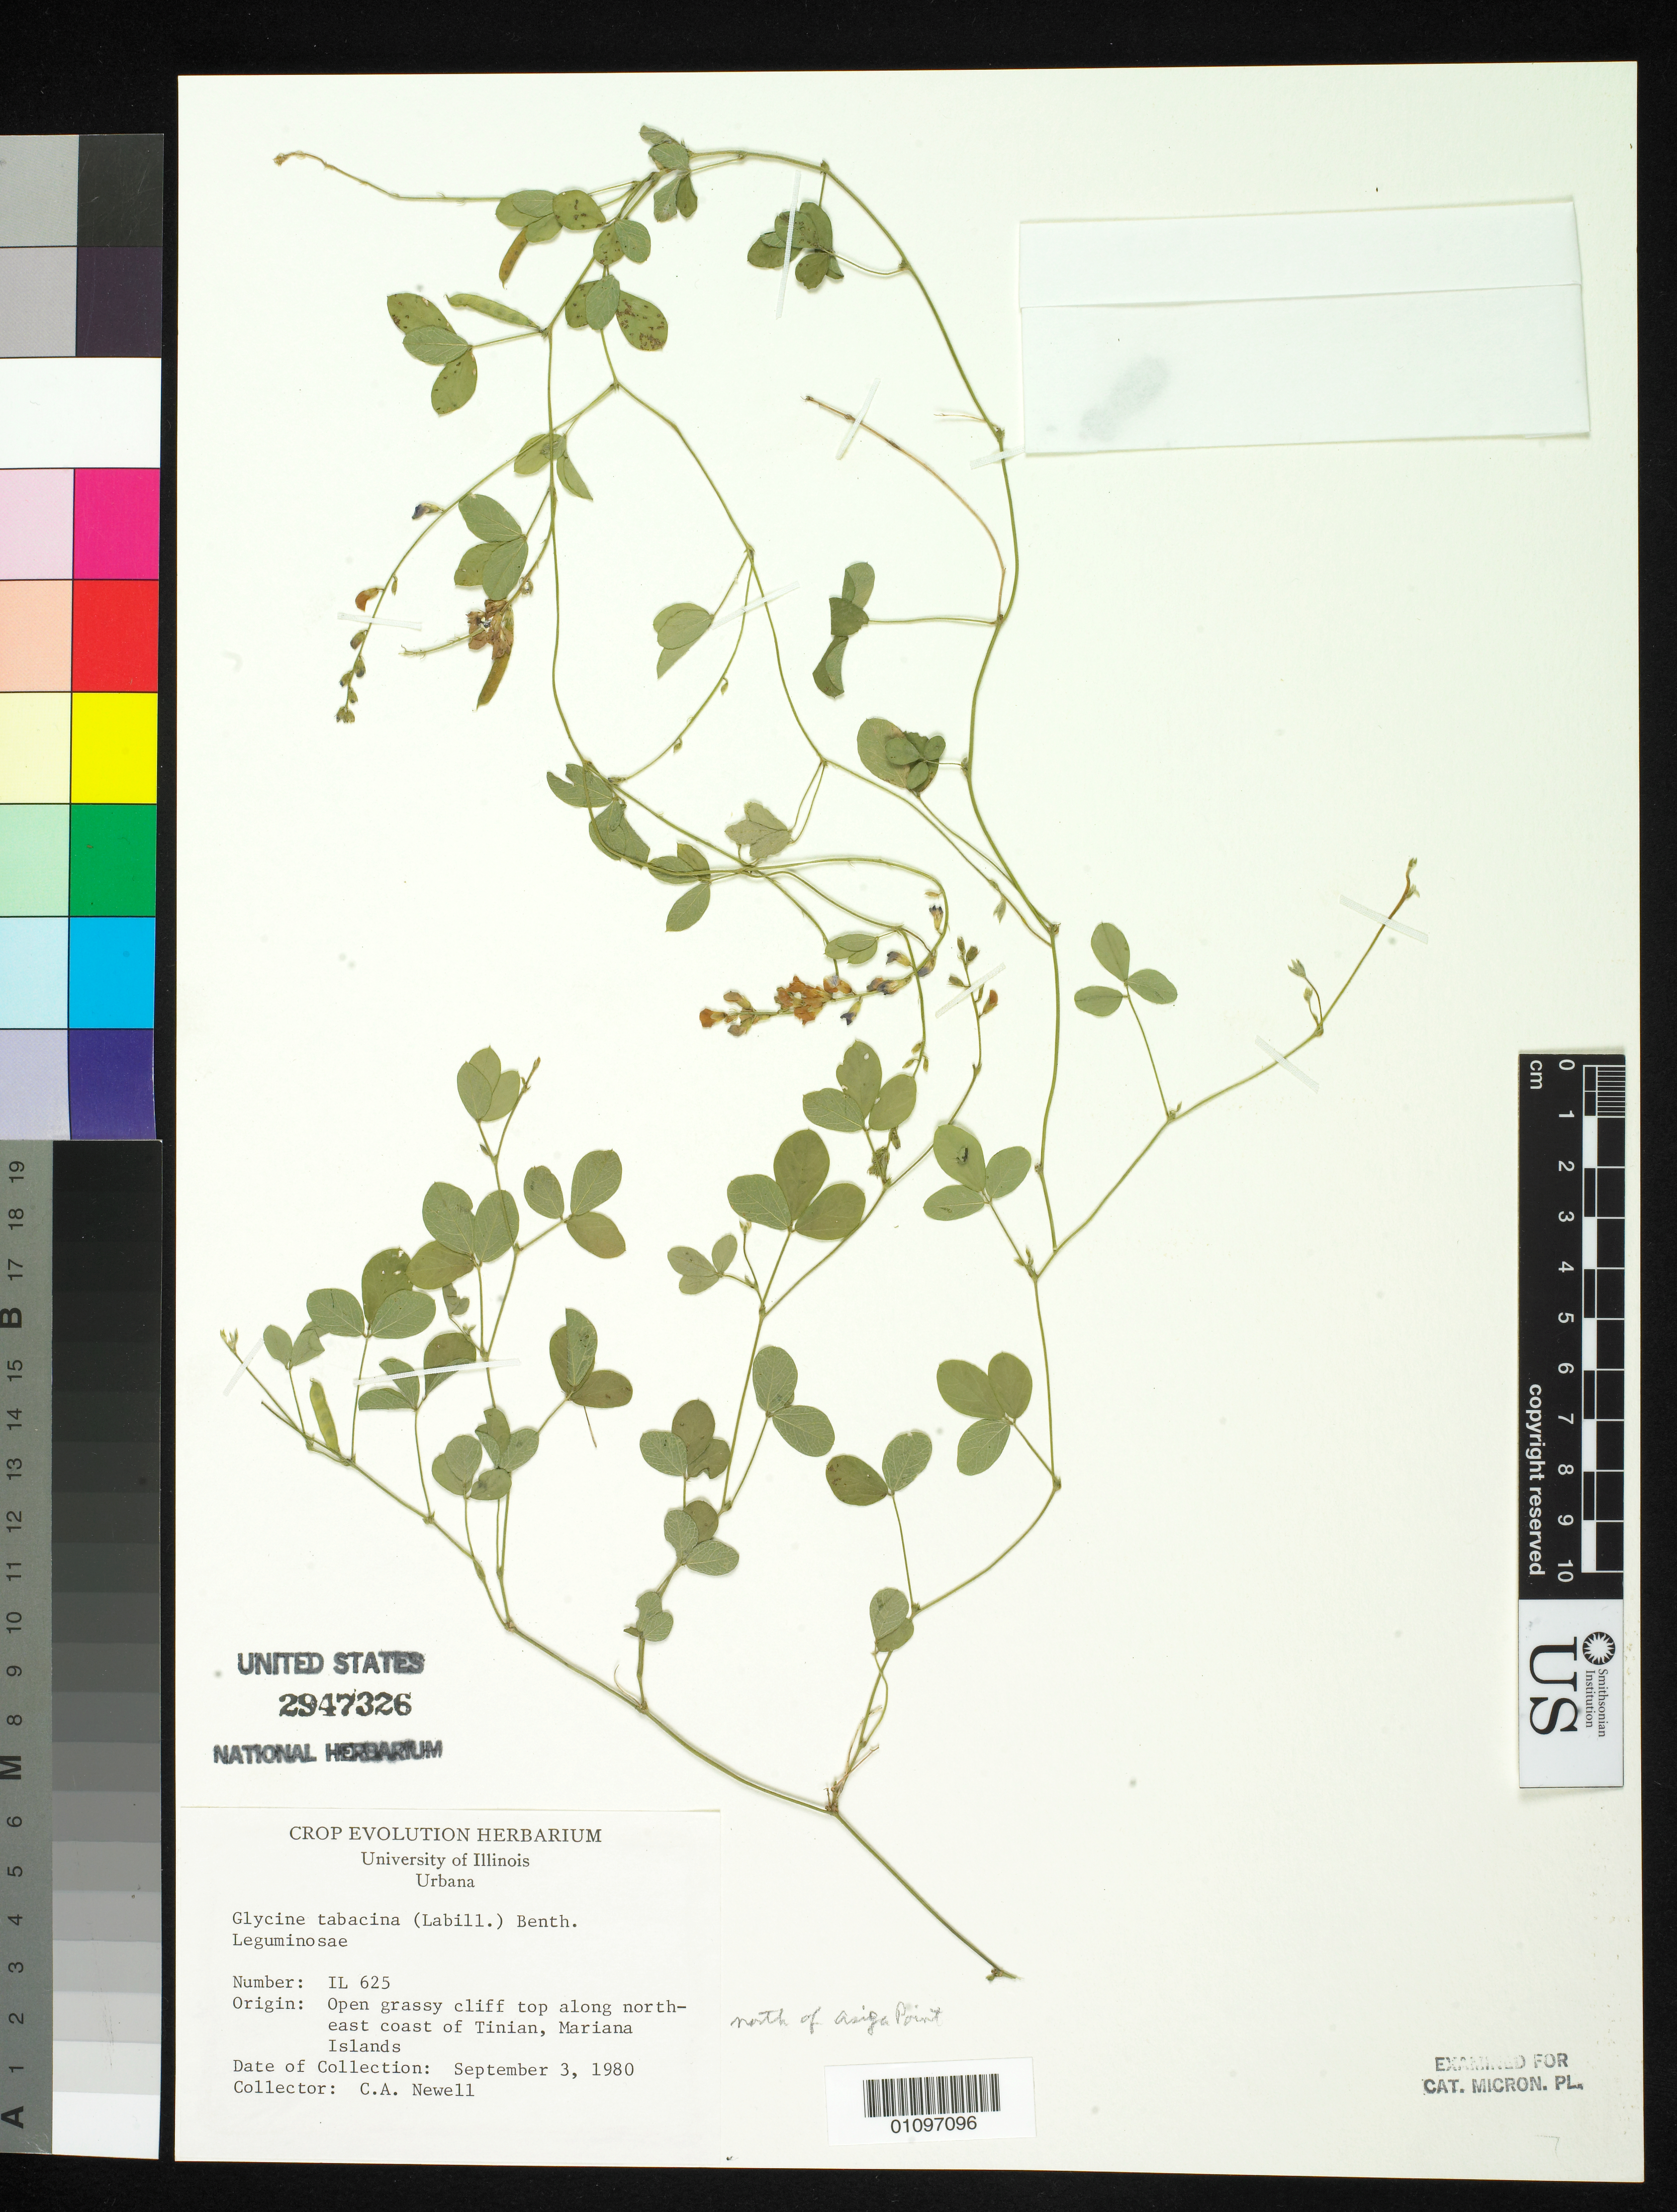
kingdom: Plantae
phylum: Tracheophyta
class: Magnoliopsida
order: Fabales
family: Fabaceae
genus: Glycine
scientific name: Glycine tabacina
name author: (Labill.) Benth.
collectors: C. Newell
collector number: IL 625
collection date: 1980-09-03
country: Northern Mariana Islands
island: Tinian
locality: Along northeast coast of Tinian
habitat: Open grassy cliff top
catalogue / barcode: US 2947326